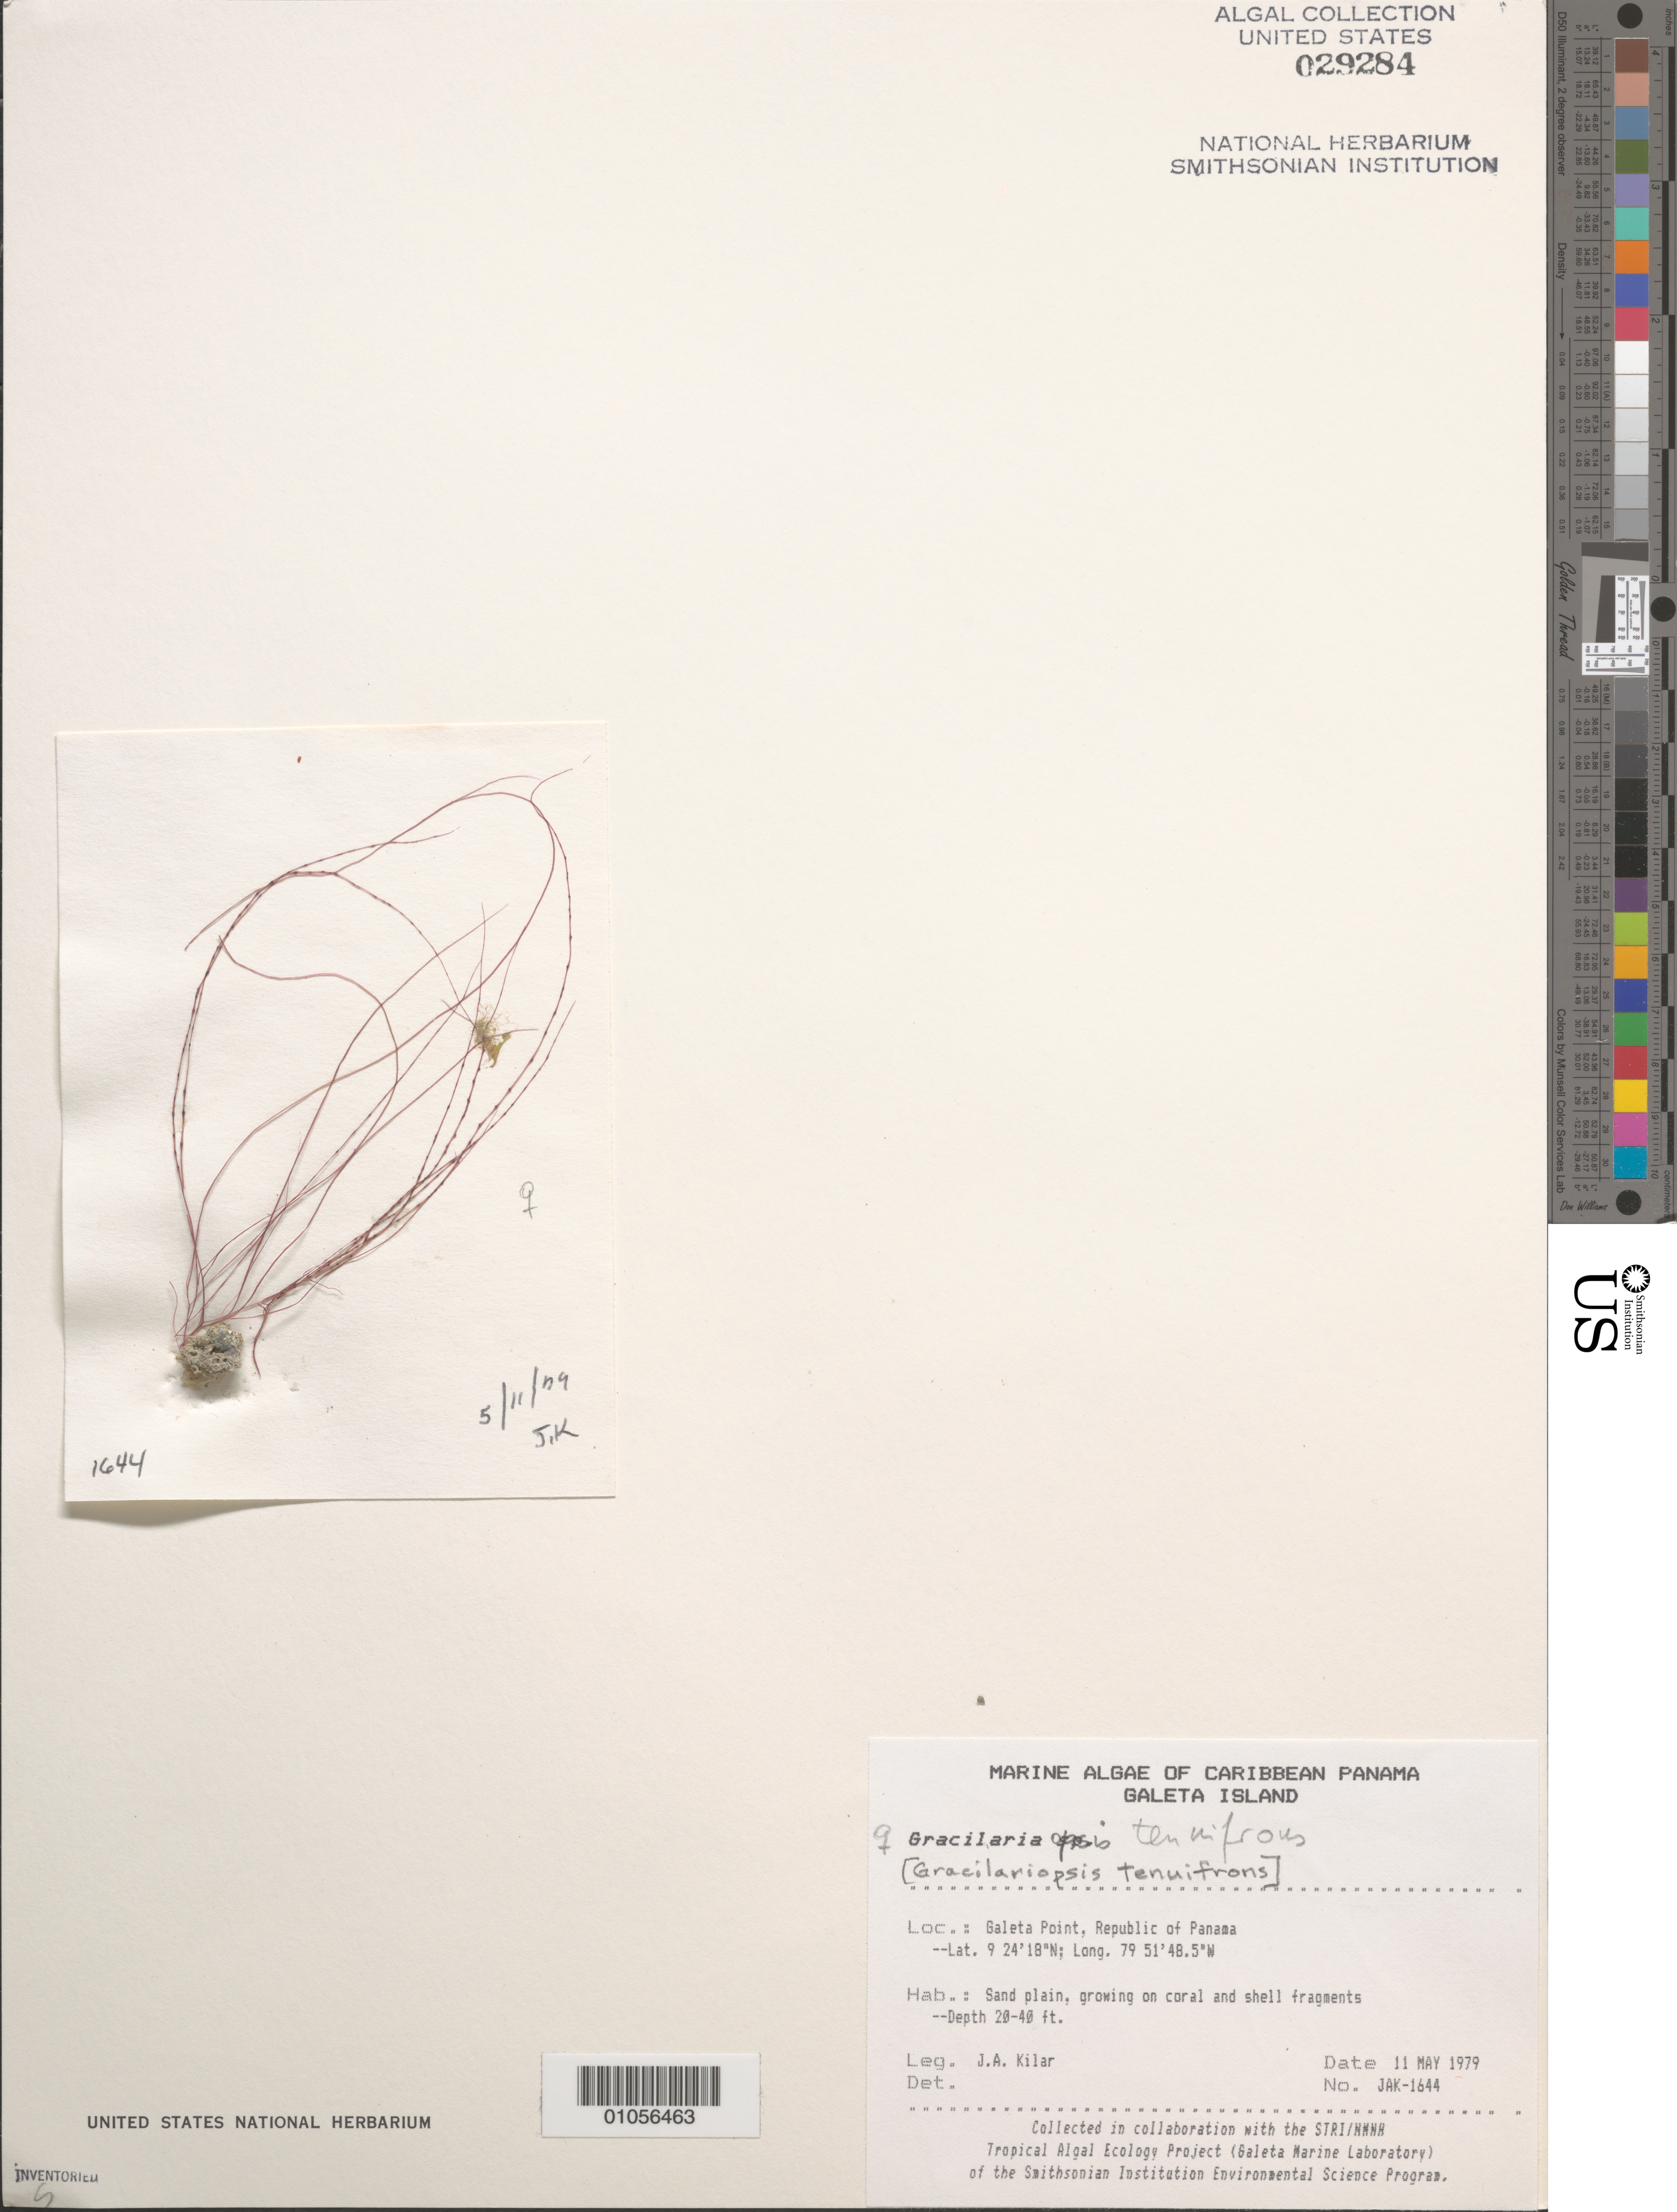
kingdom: Plantae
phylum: Rhodophyta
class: Florideophyceae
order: Gracilariales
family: Gracilariaceae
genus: Gracilariopsis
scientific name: Gracilariopsis tenuifrons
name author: (C.J. Bird & E.C. Oliveira) Fredericq & Hommersand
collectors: J. A. Kilar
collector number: JAK-1644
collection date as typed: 11 May 1979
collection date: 1979-05-11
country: Panama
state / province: Colón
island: Galeta Island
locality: Galeta Point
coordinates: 9 24'18"N, 79 51'48.5"W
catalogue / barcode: US 29284